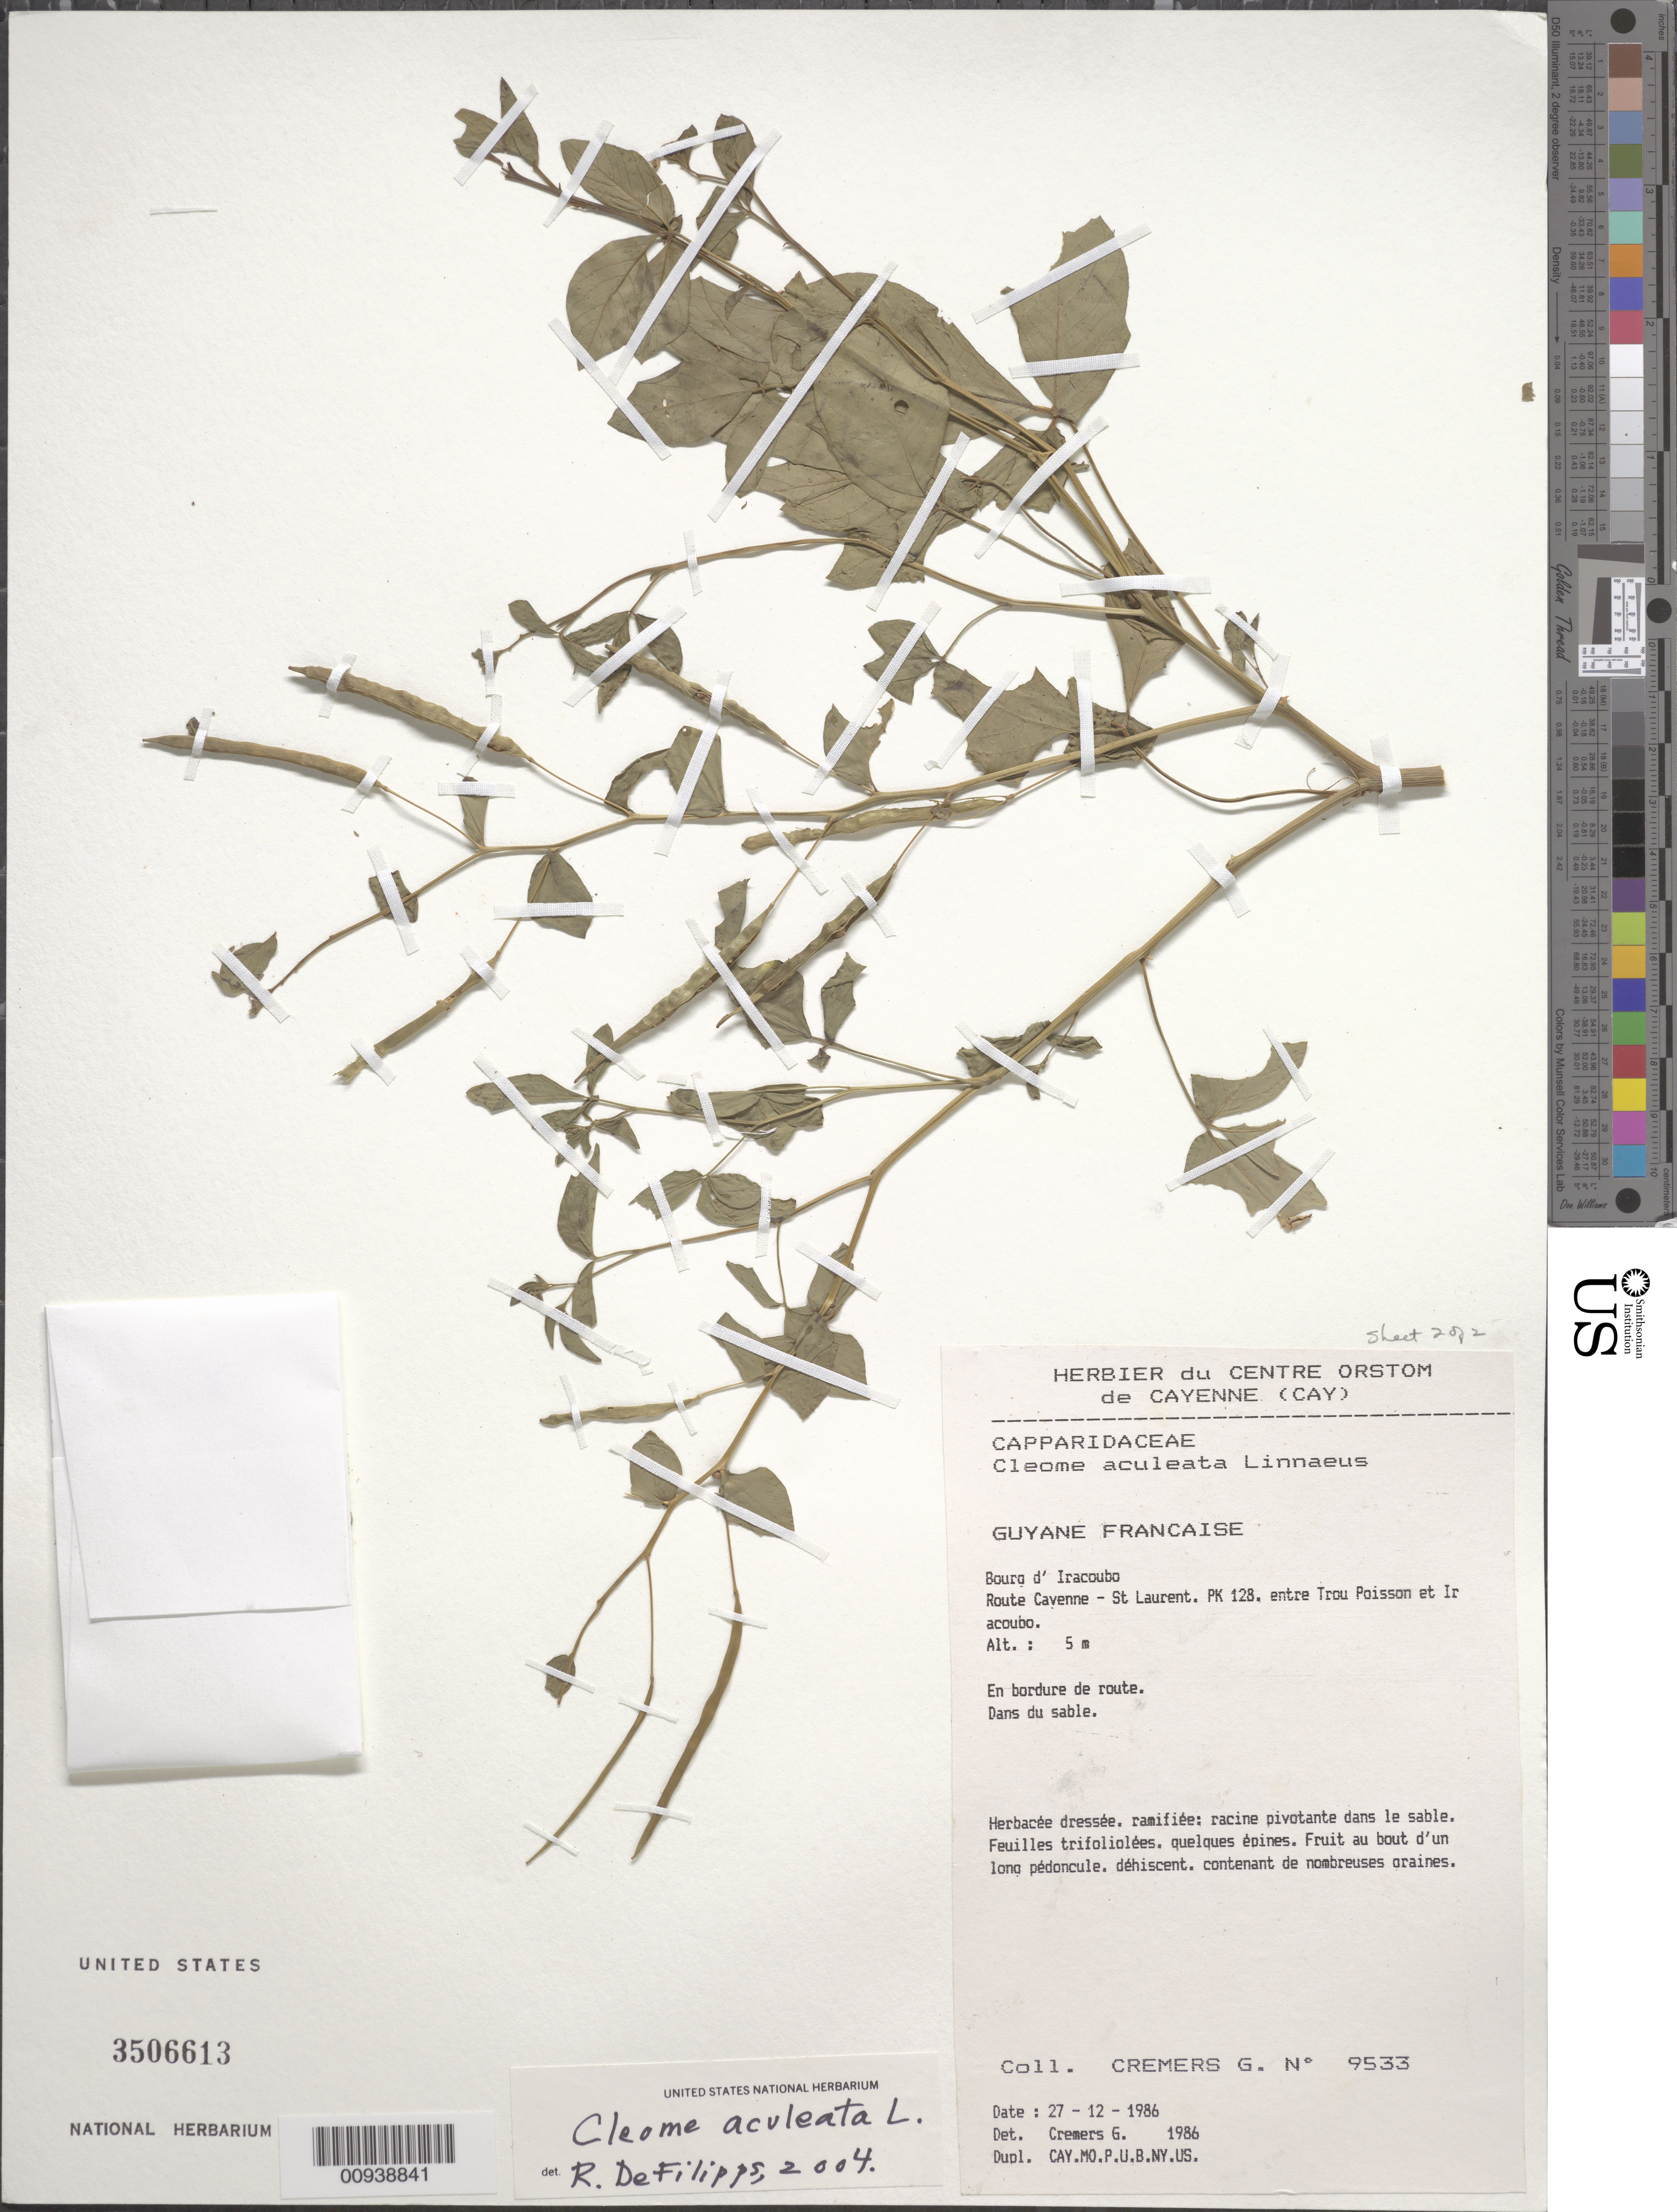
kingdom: Plantae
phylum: Tracheophyta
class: Magnoliopsida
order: Brassicales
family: Cleomaceae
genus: Tarenaya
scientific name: Tarenaya aculeata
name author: (L.) Soares Neto & Roalson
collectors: G. Cremers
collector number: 9533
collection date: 1986-12-27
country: French Guiana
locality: Guyane Francaise. Bouro d'Iracoubo. Route Cayenne- St. Laurent. PK 128. entre Trou Poisson et Ir acoubo.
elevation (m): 5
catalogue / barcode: US 3506613